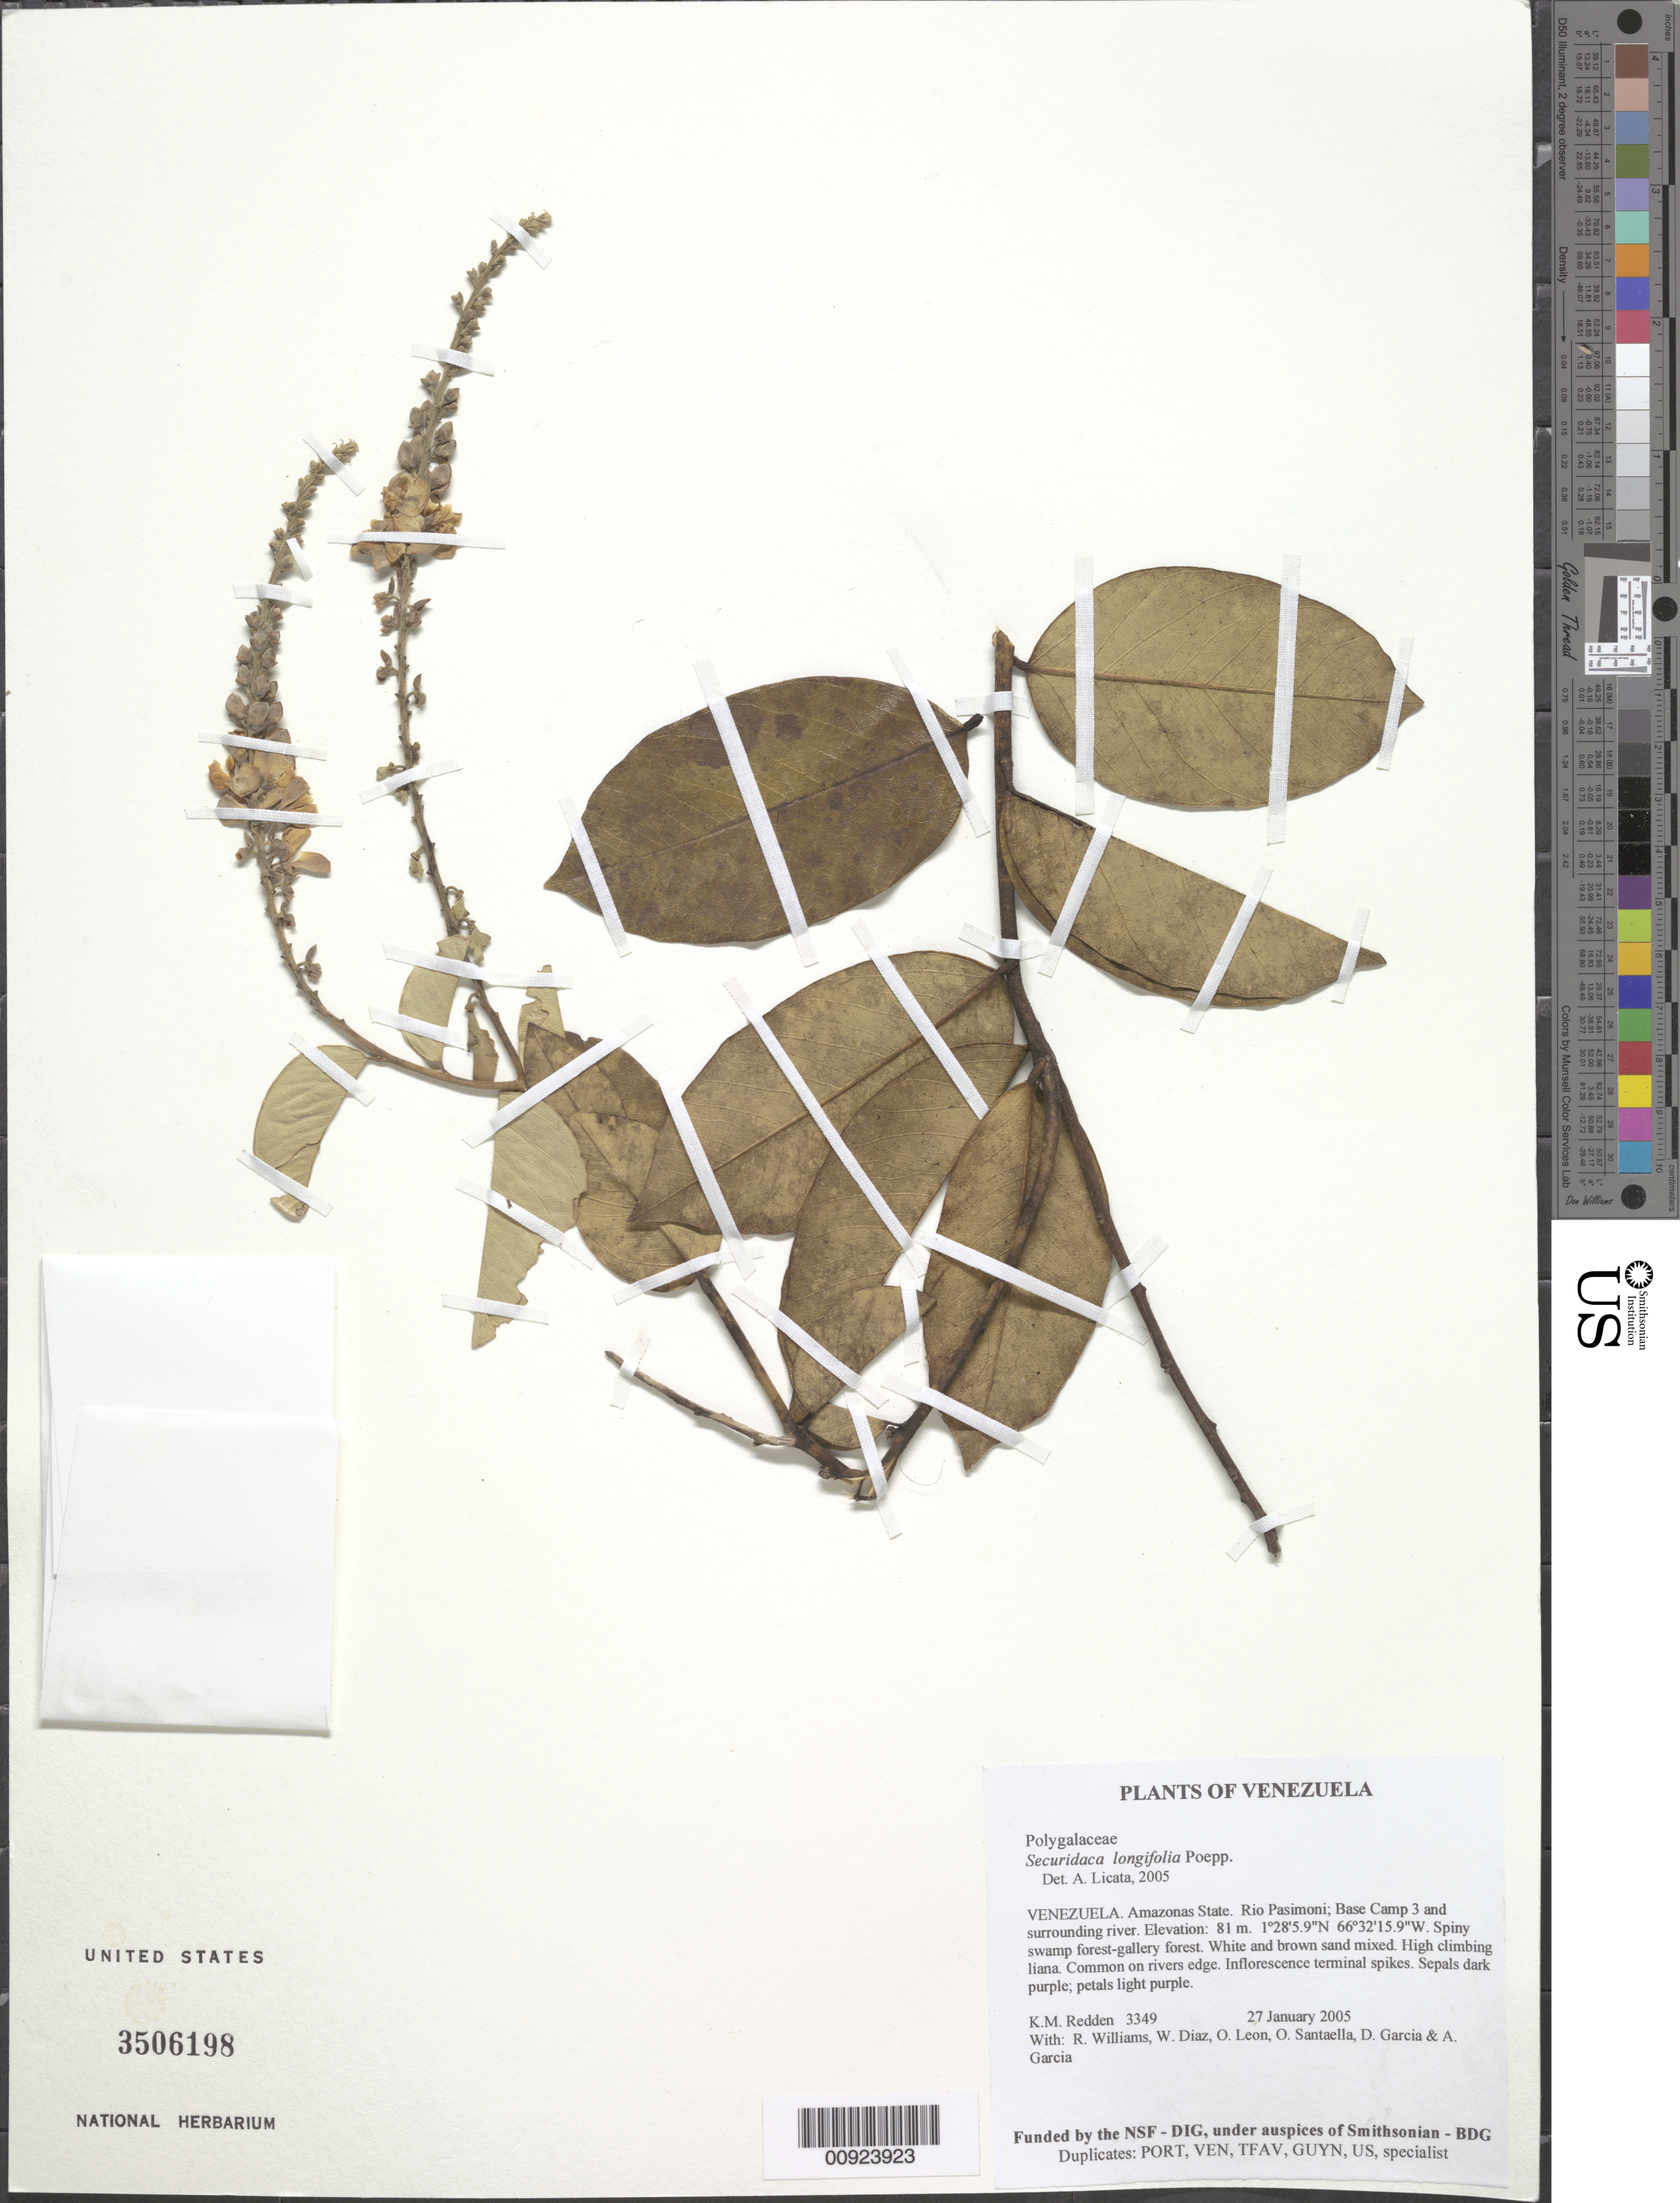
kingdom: Plantae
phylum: Tracheophyta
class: Magnoliopsida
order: Fabales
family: Polygalaceae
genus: Securidaca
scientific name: Securidaca longifolia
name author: Poepp. & Endl.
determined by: Licata, A., (PORT), Univ. Nac. Exp. de los Llanos Ezequiel Zamora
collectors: K. M. Redden, R. Williams, W. Díaz P., O. León, O. Santaella, D. Garcia & A. Garcia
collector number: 3349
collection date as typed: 27 January 2005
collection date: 2005-01-27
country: Venezuela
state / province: Amazonas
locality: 04 - Rio Pasimoni; Base Camp 3 and surrounding river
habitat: Spiny swamp forest-gallery forest. White and brown sand mixed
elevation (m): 81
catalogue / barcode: US 3506198